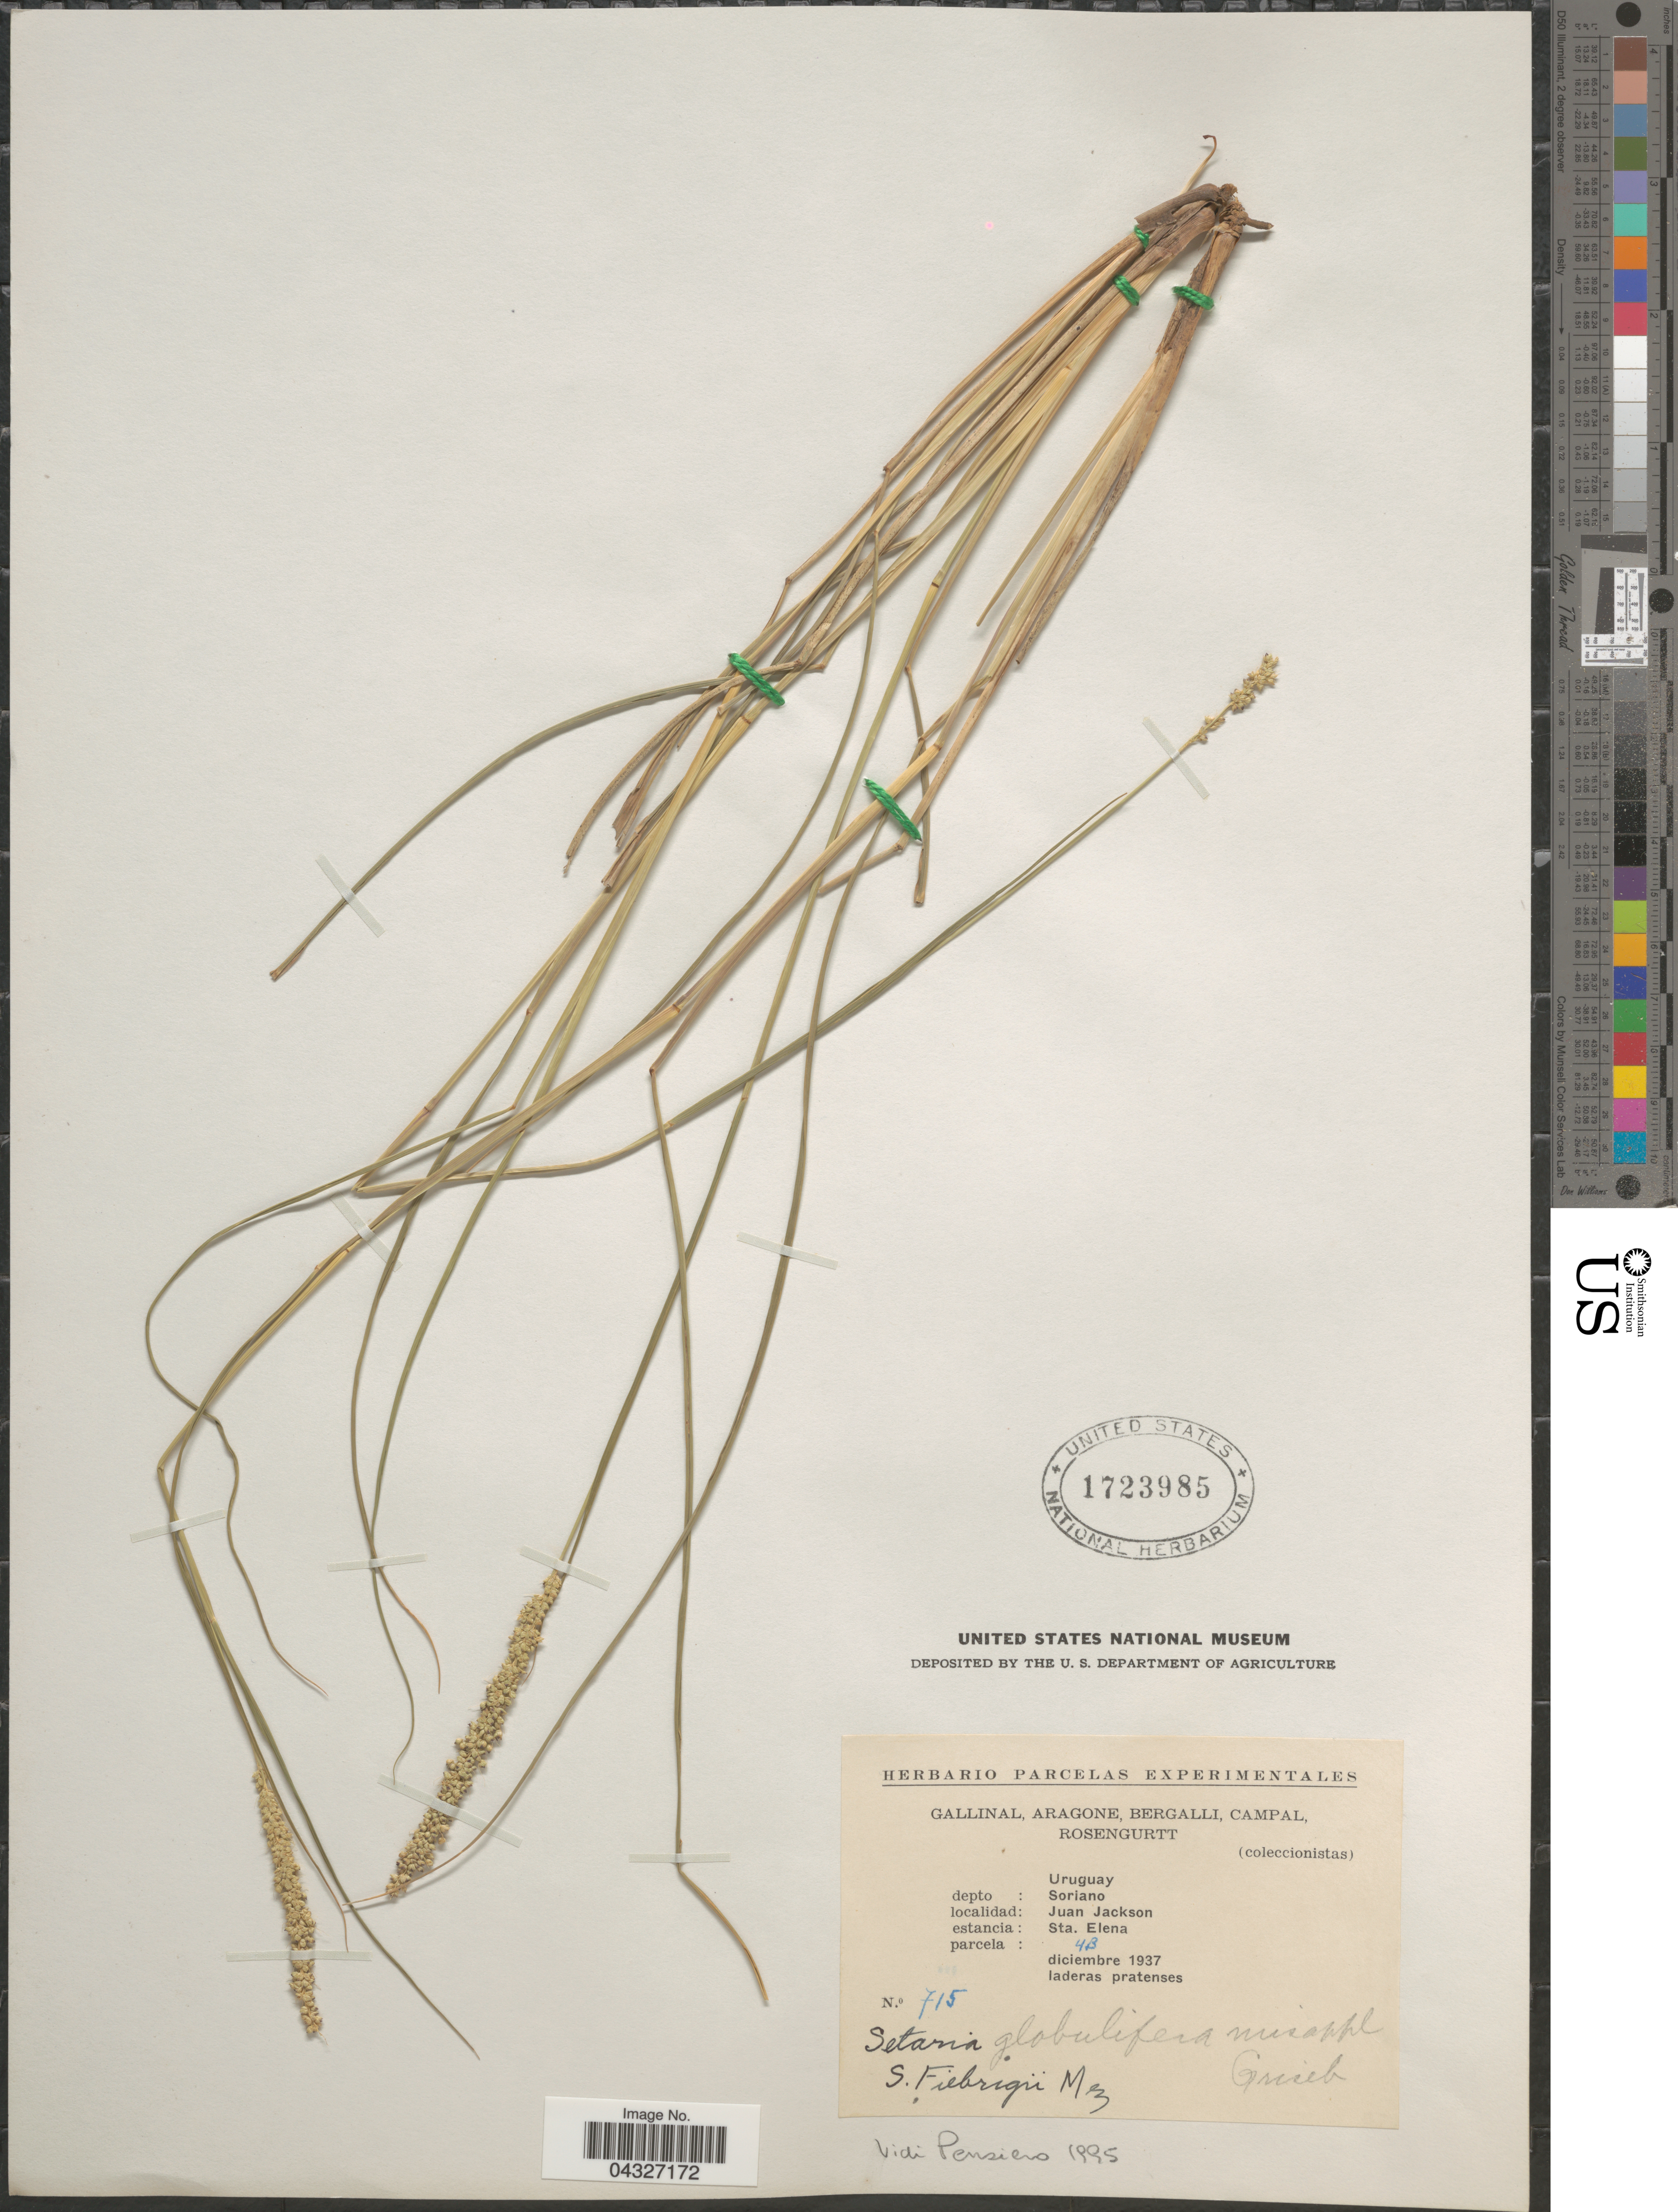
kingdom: Plantae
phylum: Tracheophyta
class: Liliopsida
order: Poales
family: Poaceae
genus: Setaria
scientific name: Setaria fiebrigii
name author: R.A.W. Herrm.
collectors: -. Gallinal, -- Aragone, -- Bergalli, -- Campal & Rosengurtt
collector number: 715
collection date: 1937-12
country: Uruguay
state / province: Soriano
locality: Depto: Soriano. Juan Jackson. Estancia: Sta. Elena. Parcela: 4B.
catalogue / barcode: US 1723985